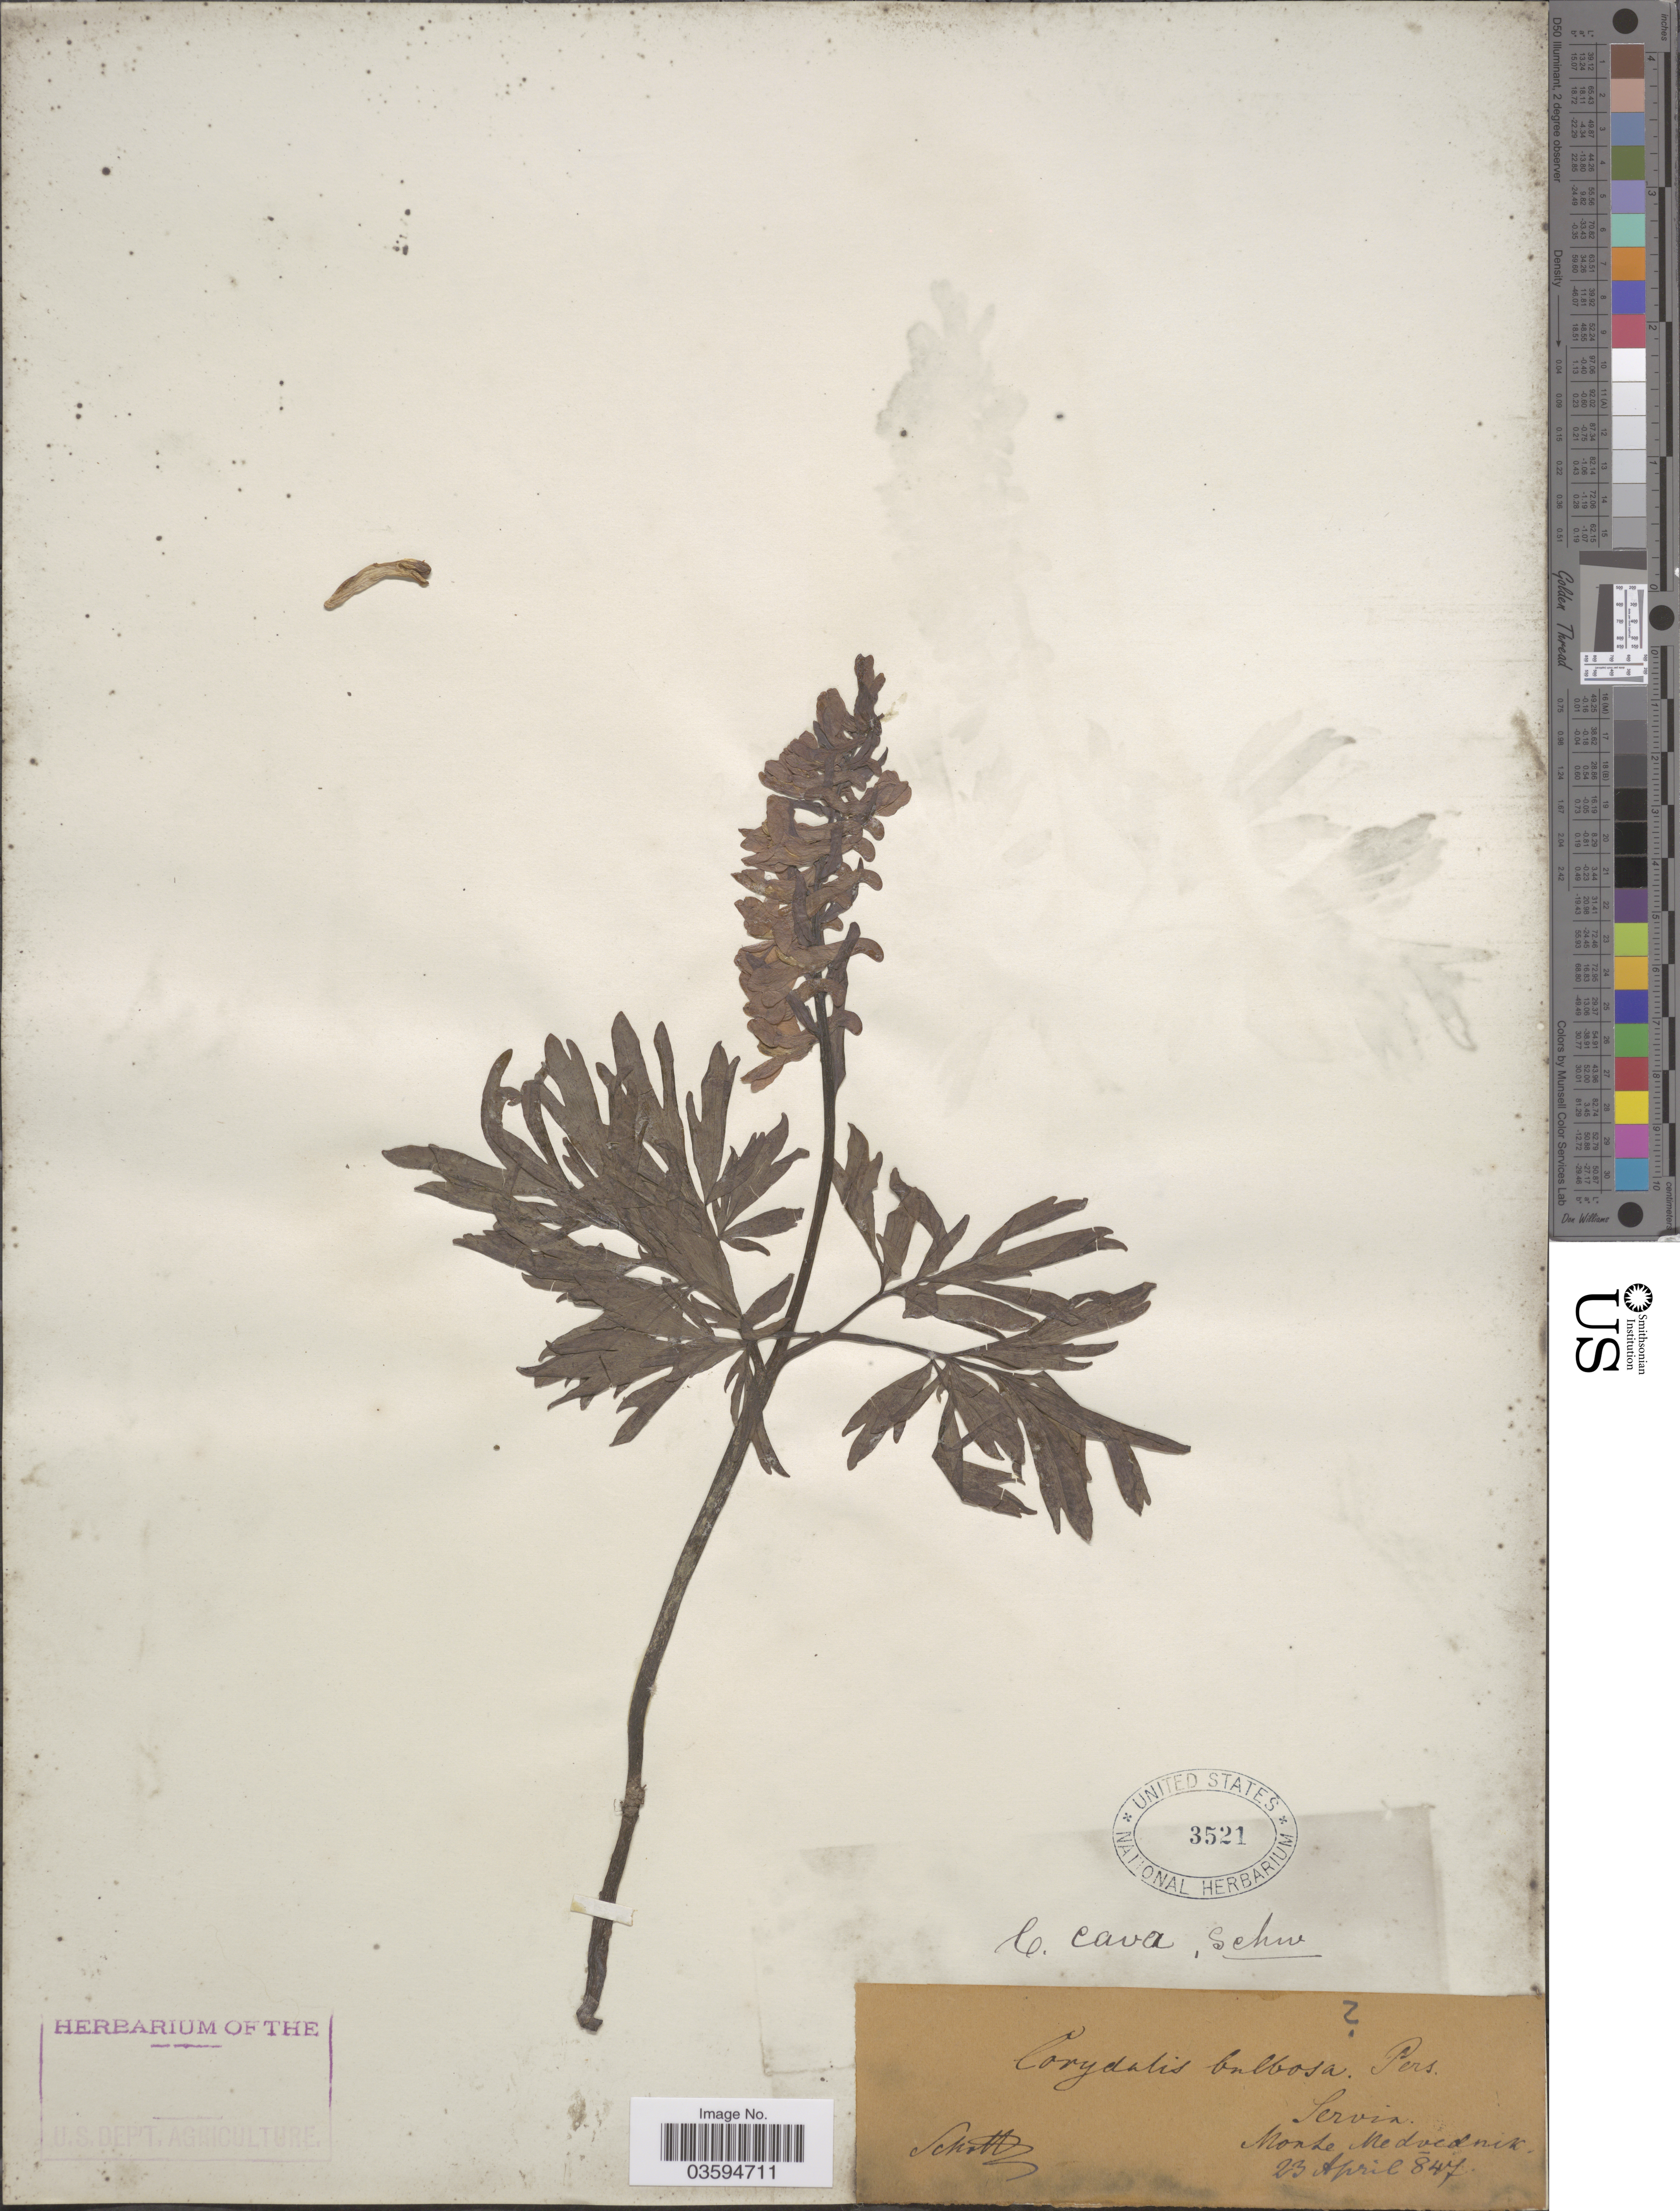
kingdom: Plantae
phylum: Tracheophyta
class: Magnoliopsida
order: Ranunculales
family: Papaveraceae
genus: Corydalis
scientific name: Corydalis cava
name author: Schweigger & Körte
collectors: -. Schottz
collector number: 2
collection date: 1847-04-23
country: Serbia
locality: Servia. Monte Medvednik. [interpreted]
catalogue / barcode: US 3521